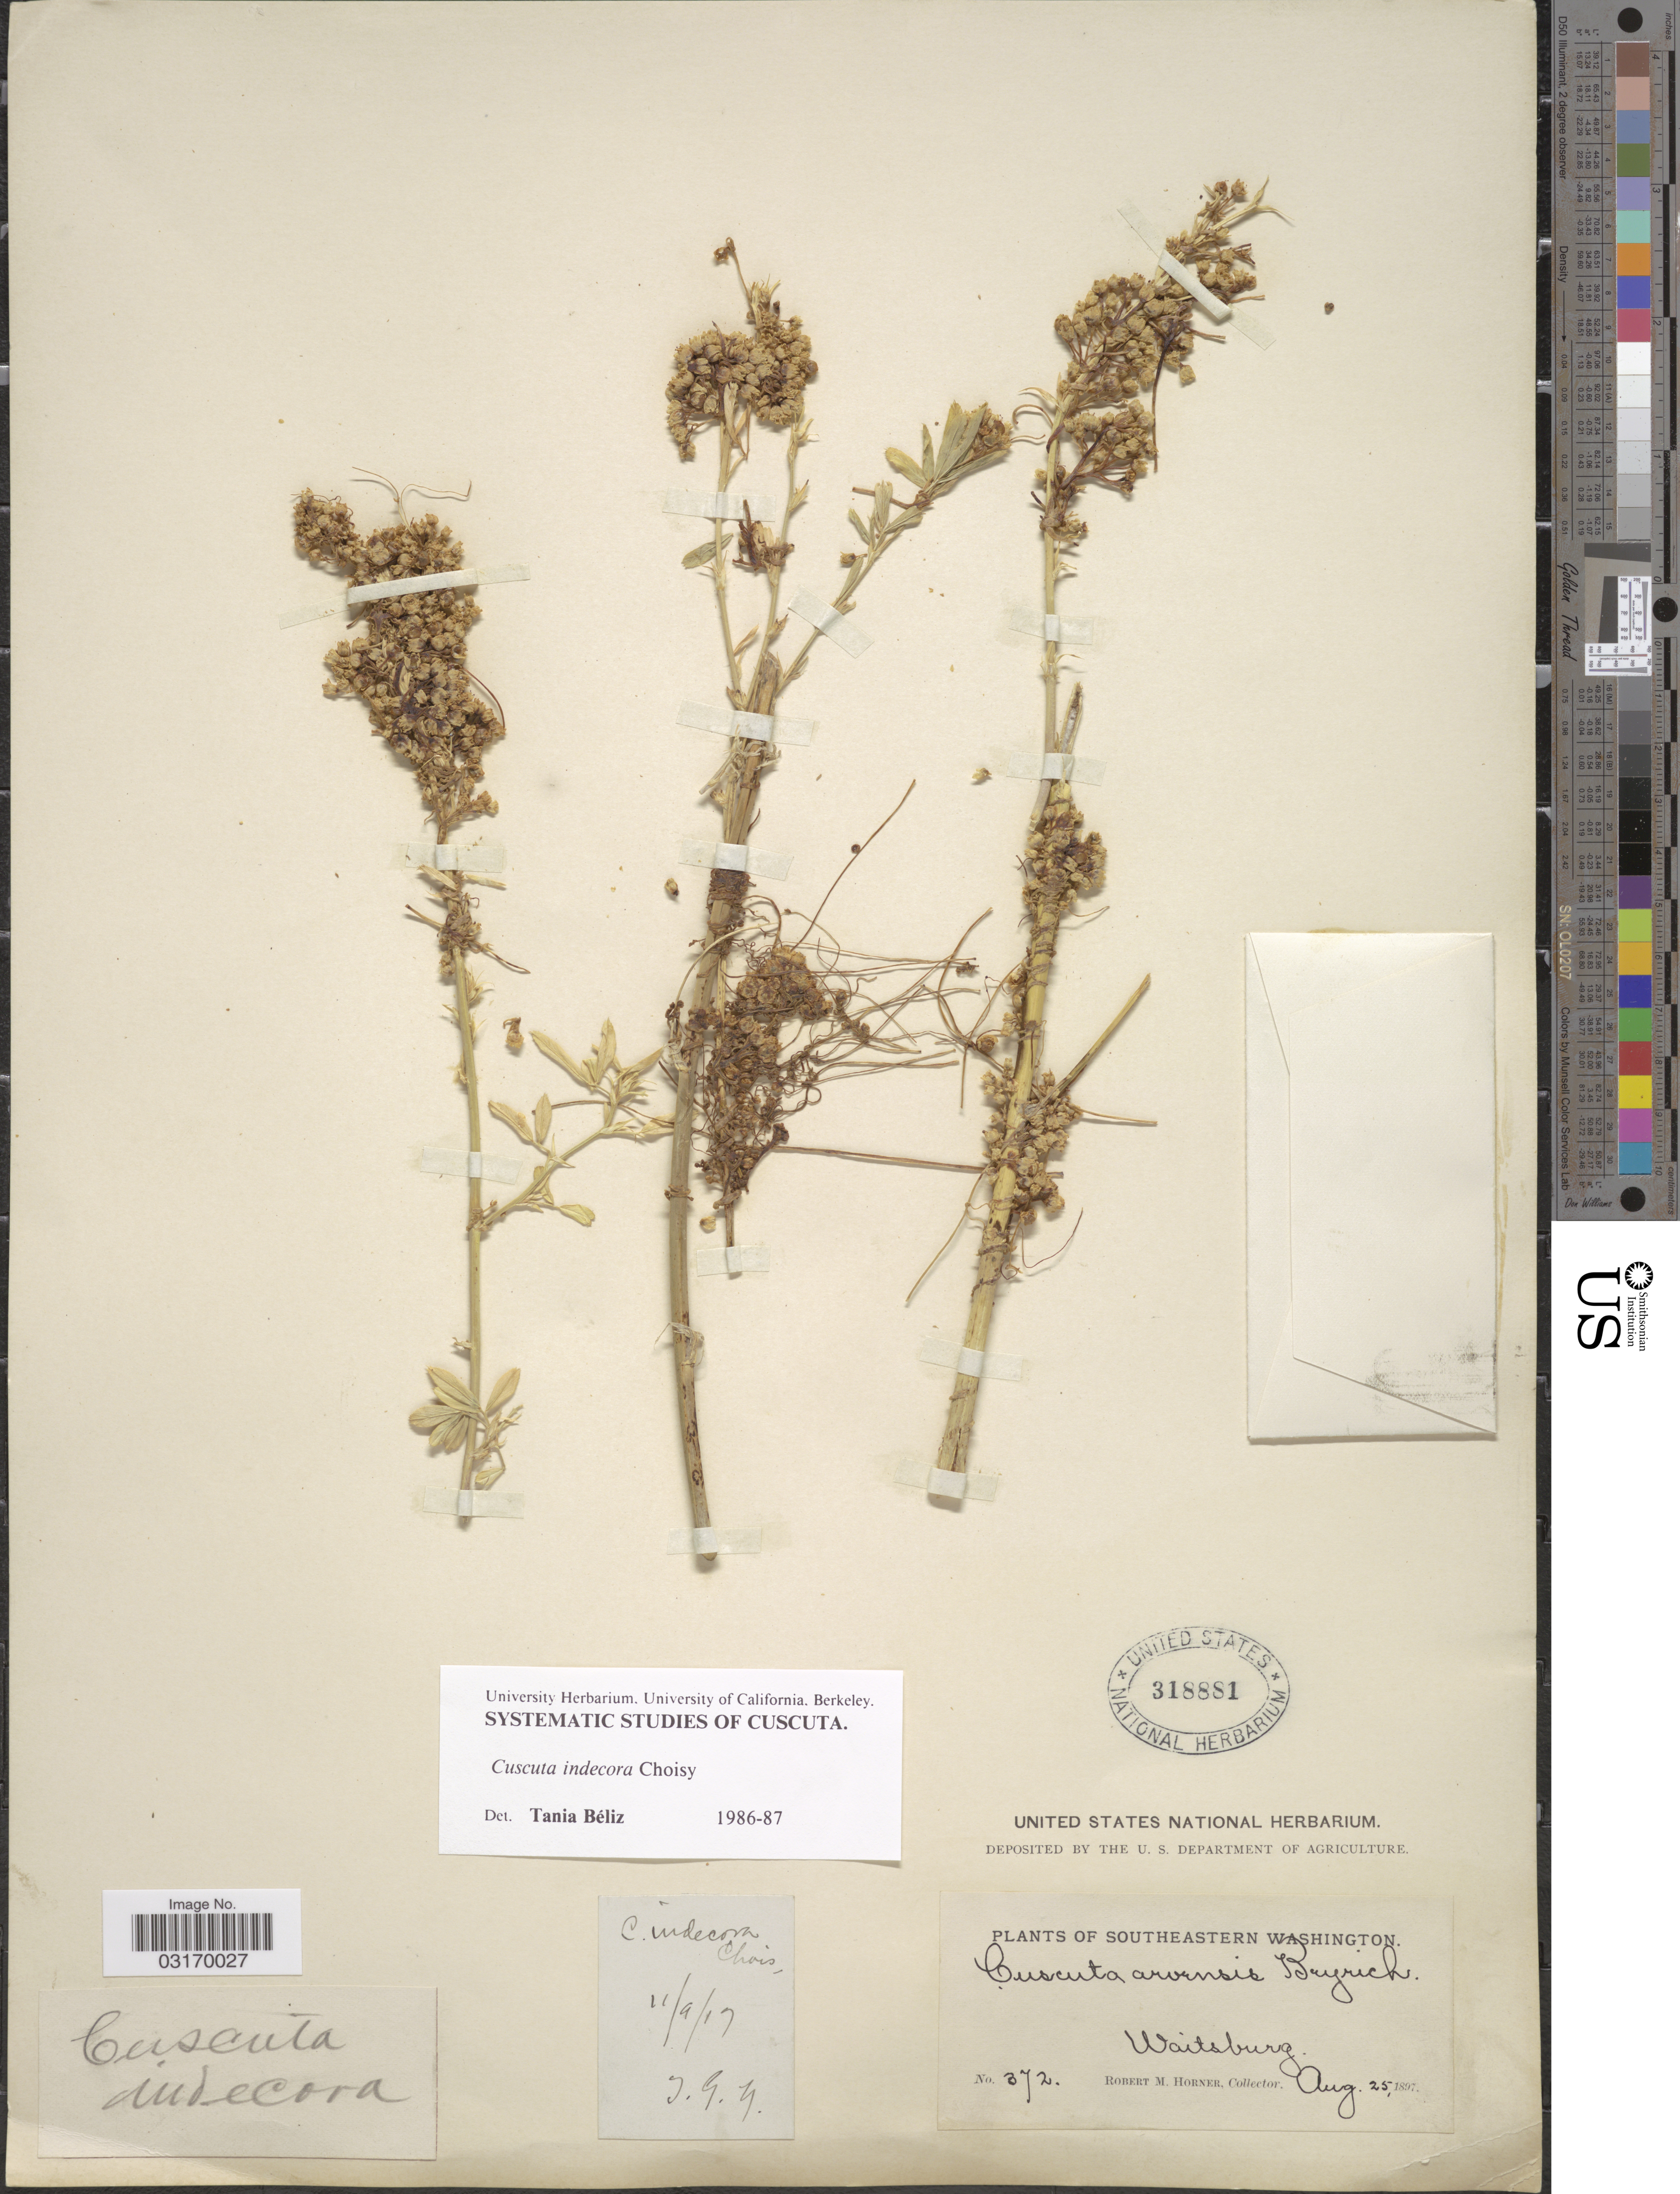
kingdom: Plantae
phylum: Tracheophyta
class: Magnoliopsida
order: Solanales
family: Convolvulaceae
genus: Cuscuta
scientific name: Cuscuta indecora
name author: Choisy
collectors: R. Horner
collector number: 372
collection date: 1897-08-25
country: United States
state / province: Washington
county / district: Walla Walla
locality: Southeastern Washington. Waitsburg.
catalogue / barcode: US 318881